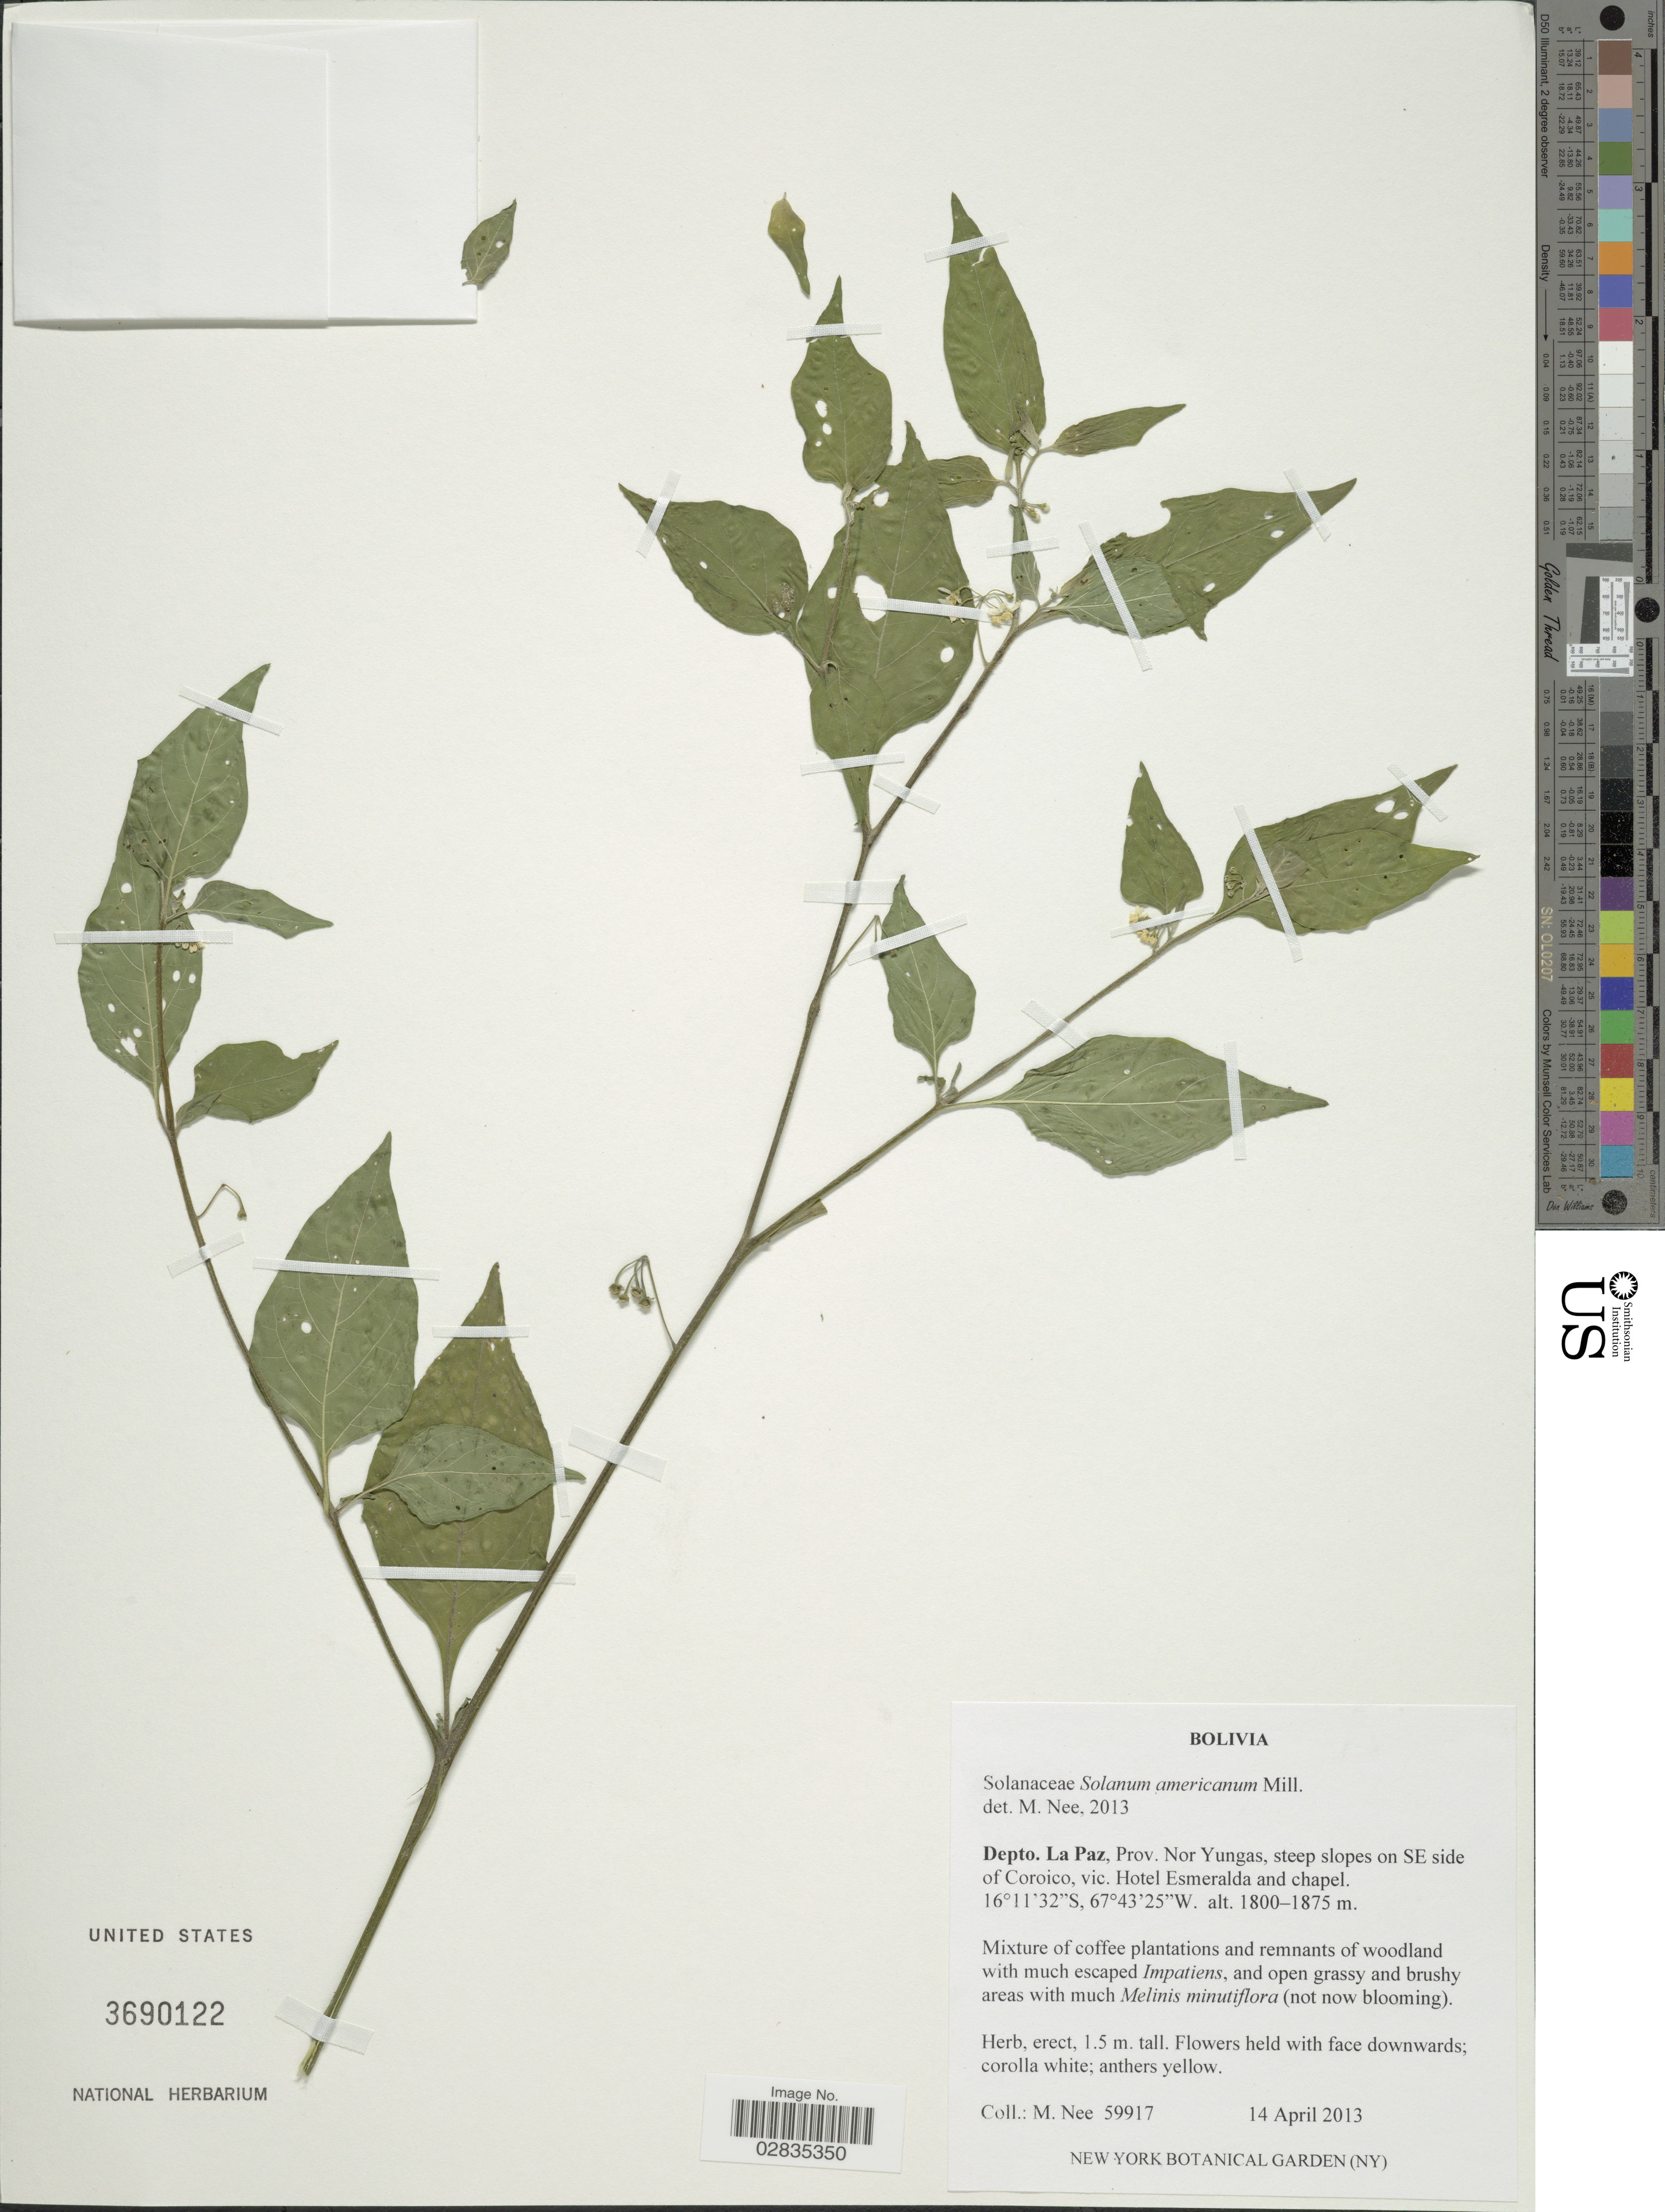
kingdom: Plantae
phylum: Tracheophyta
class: Magnoliopsida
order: Solanales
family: Solanaceae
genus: Solanum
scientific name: Solanum americanum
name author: Mill.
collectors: M. Nee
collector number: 59917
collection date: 2013-04-14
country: Bolivia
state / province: La Paz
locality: Depto. La Paz, Prov. Nor Yungas, steep sloped on SE side of Coroico, vic. Hotel Esmeralda and chapel.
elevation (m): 1800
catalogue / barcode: US 3690122